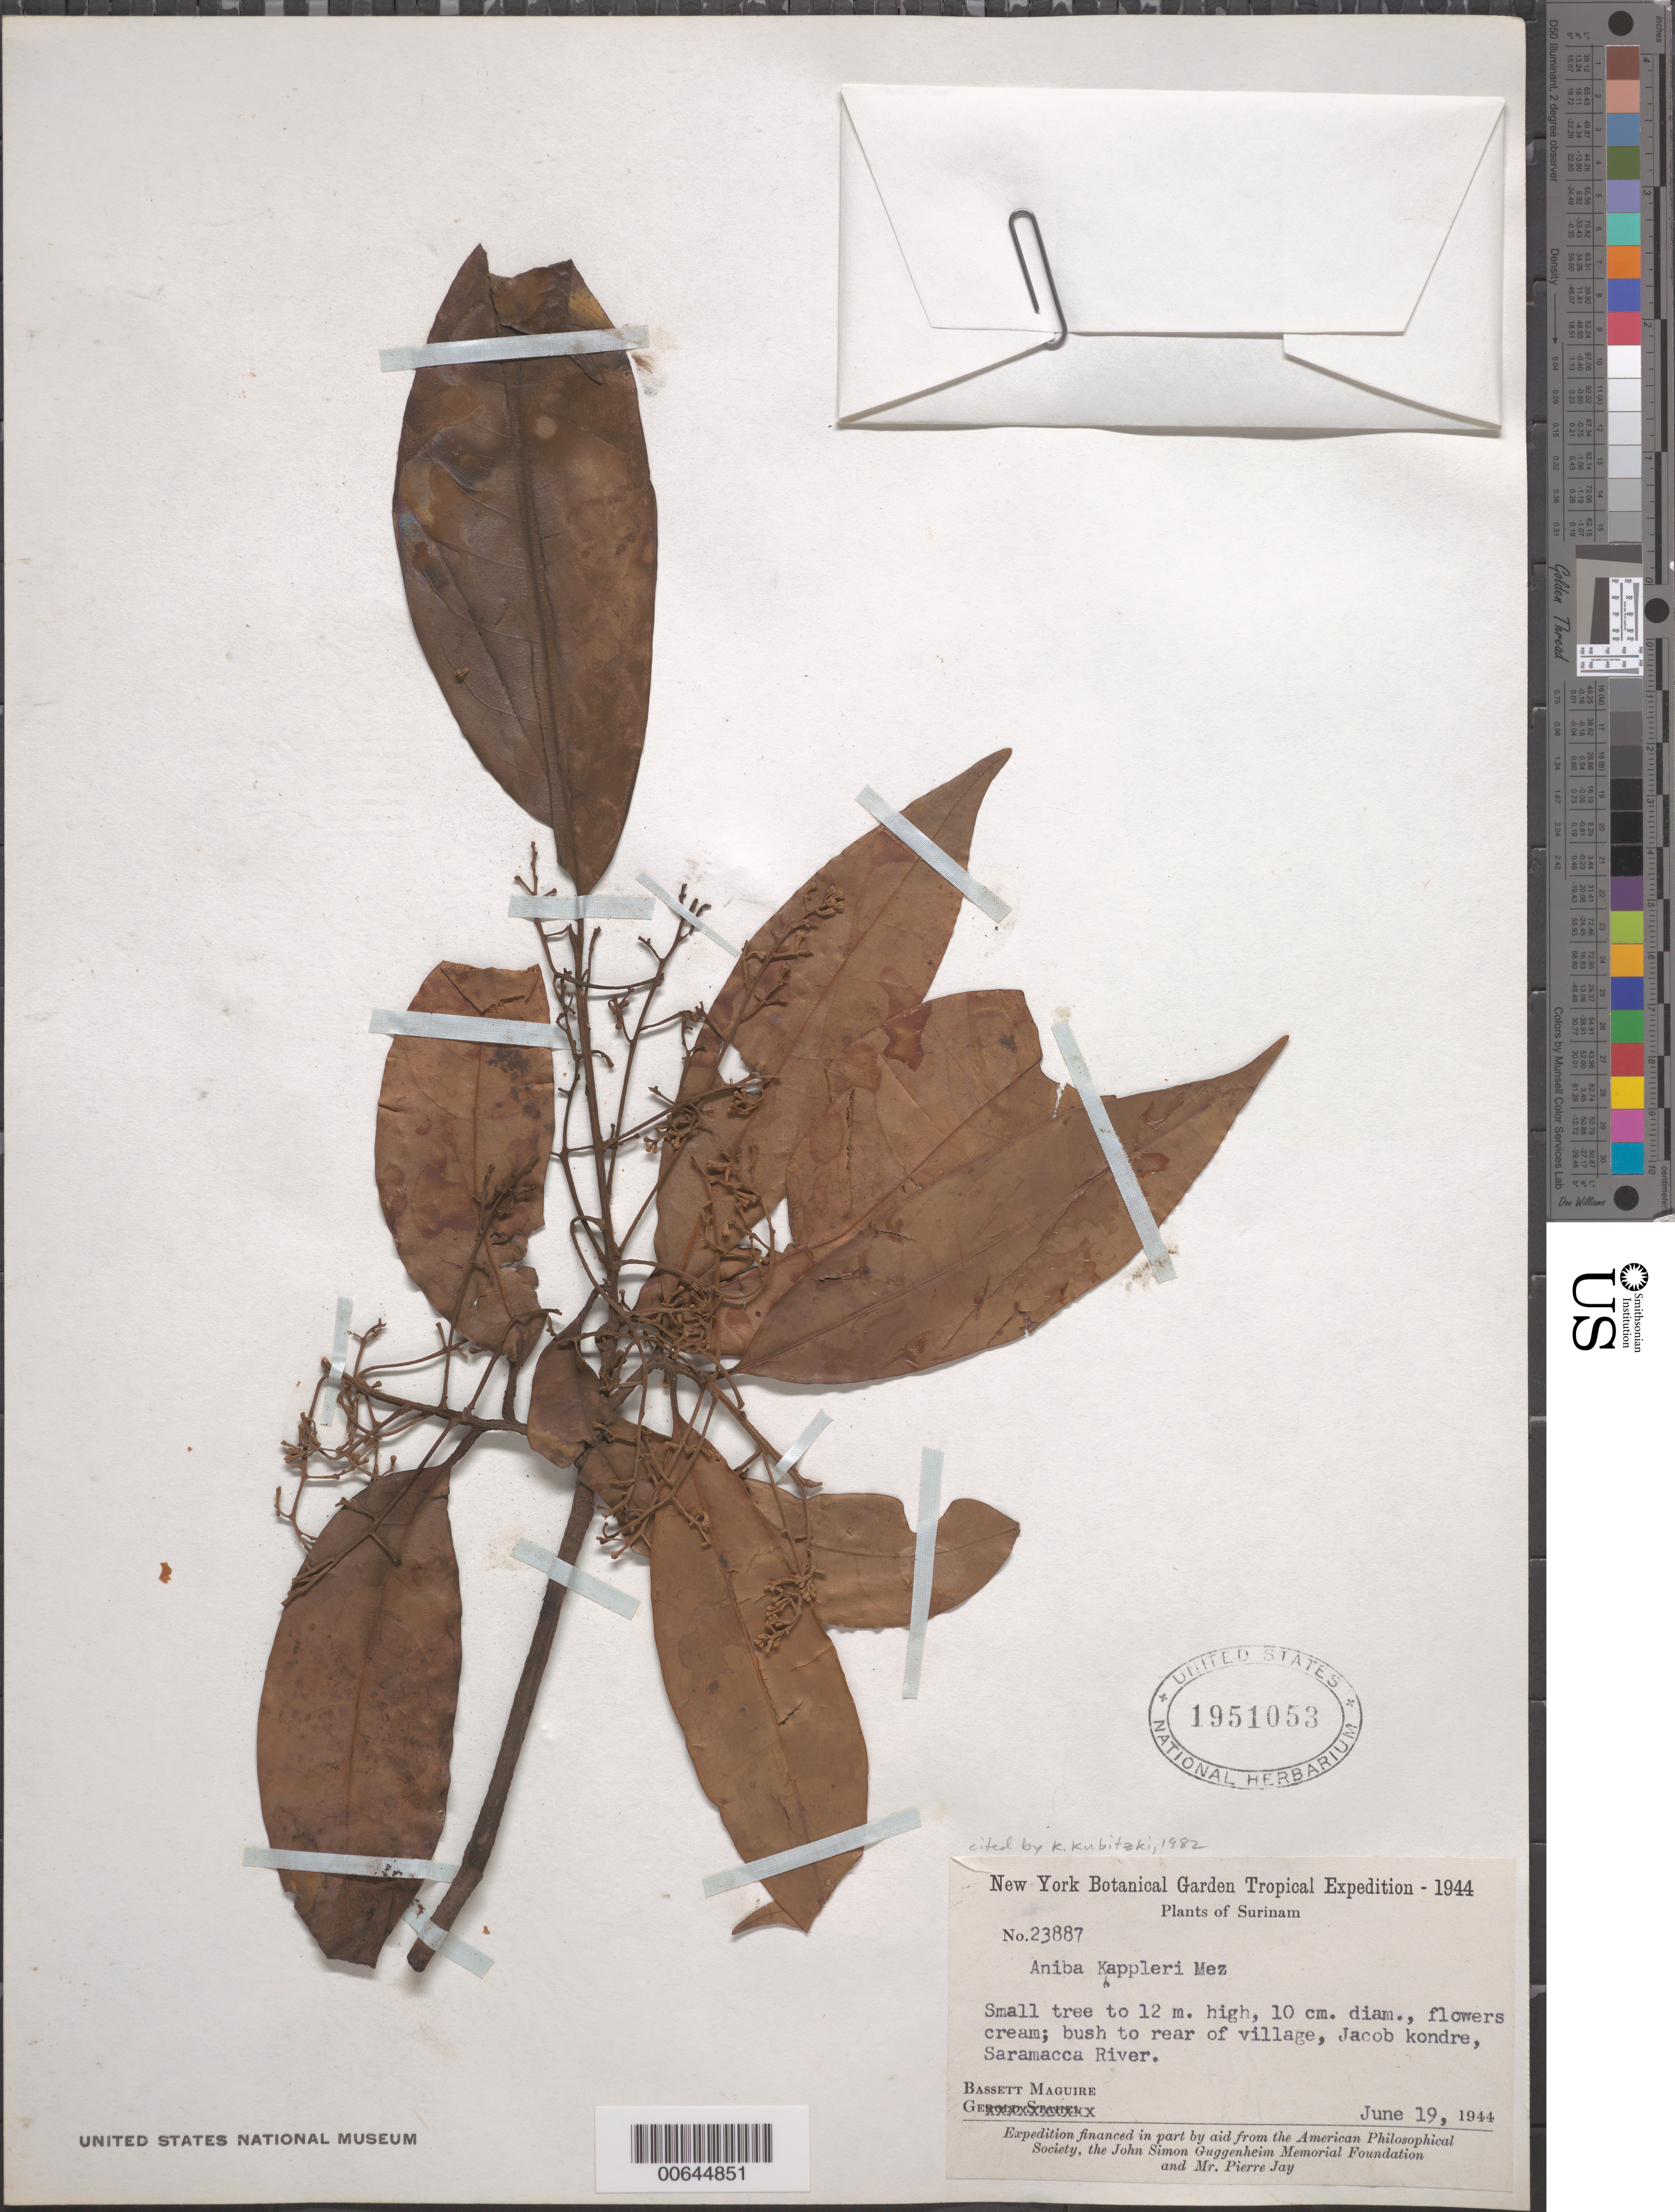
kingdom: Plantae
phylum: Tracheophyta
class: Magnoliopsida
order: Laurales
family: Lauraceae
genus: Aniba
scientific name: Aniba kappleri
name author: Mez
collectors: B. Maguire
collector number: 23887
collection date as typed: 19-Jun-44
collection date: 1944-06-19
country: Suriname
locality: Jacob Kondre village, Saramacca River headwaters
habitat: Bush near village.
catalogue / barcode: US 1951053